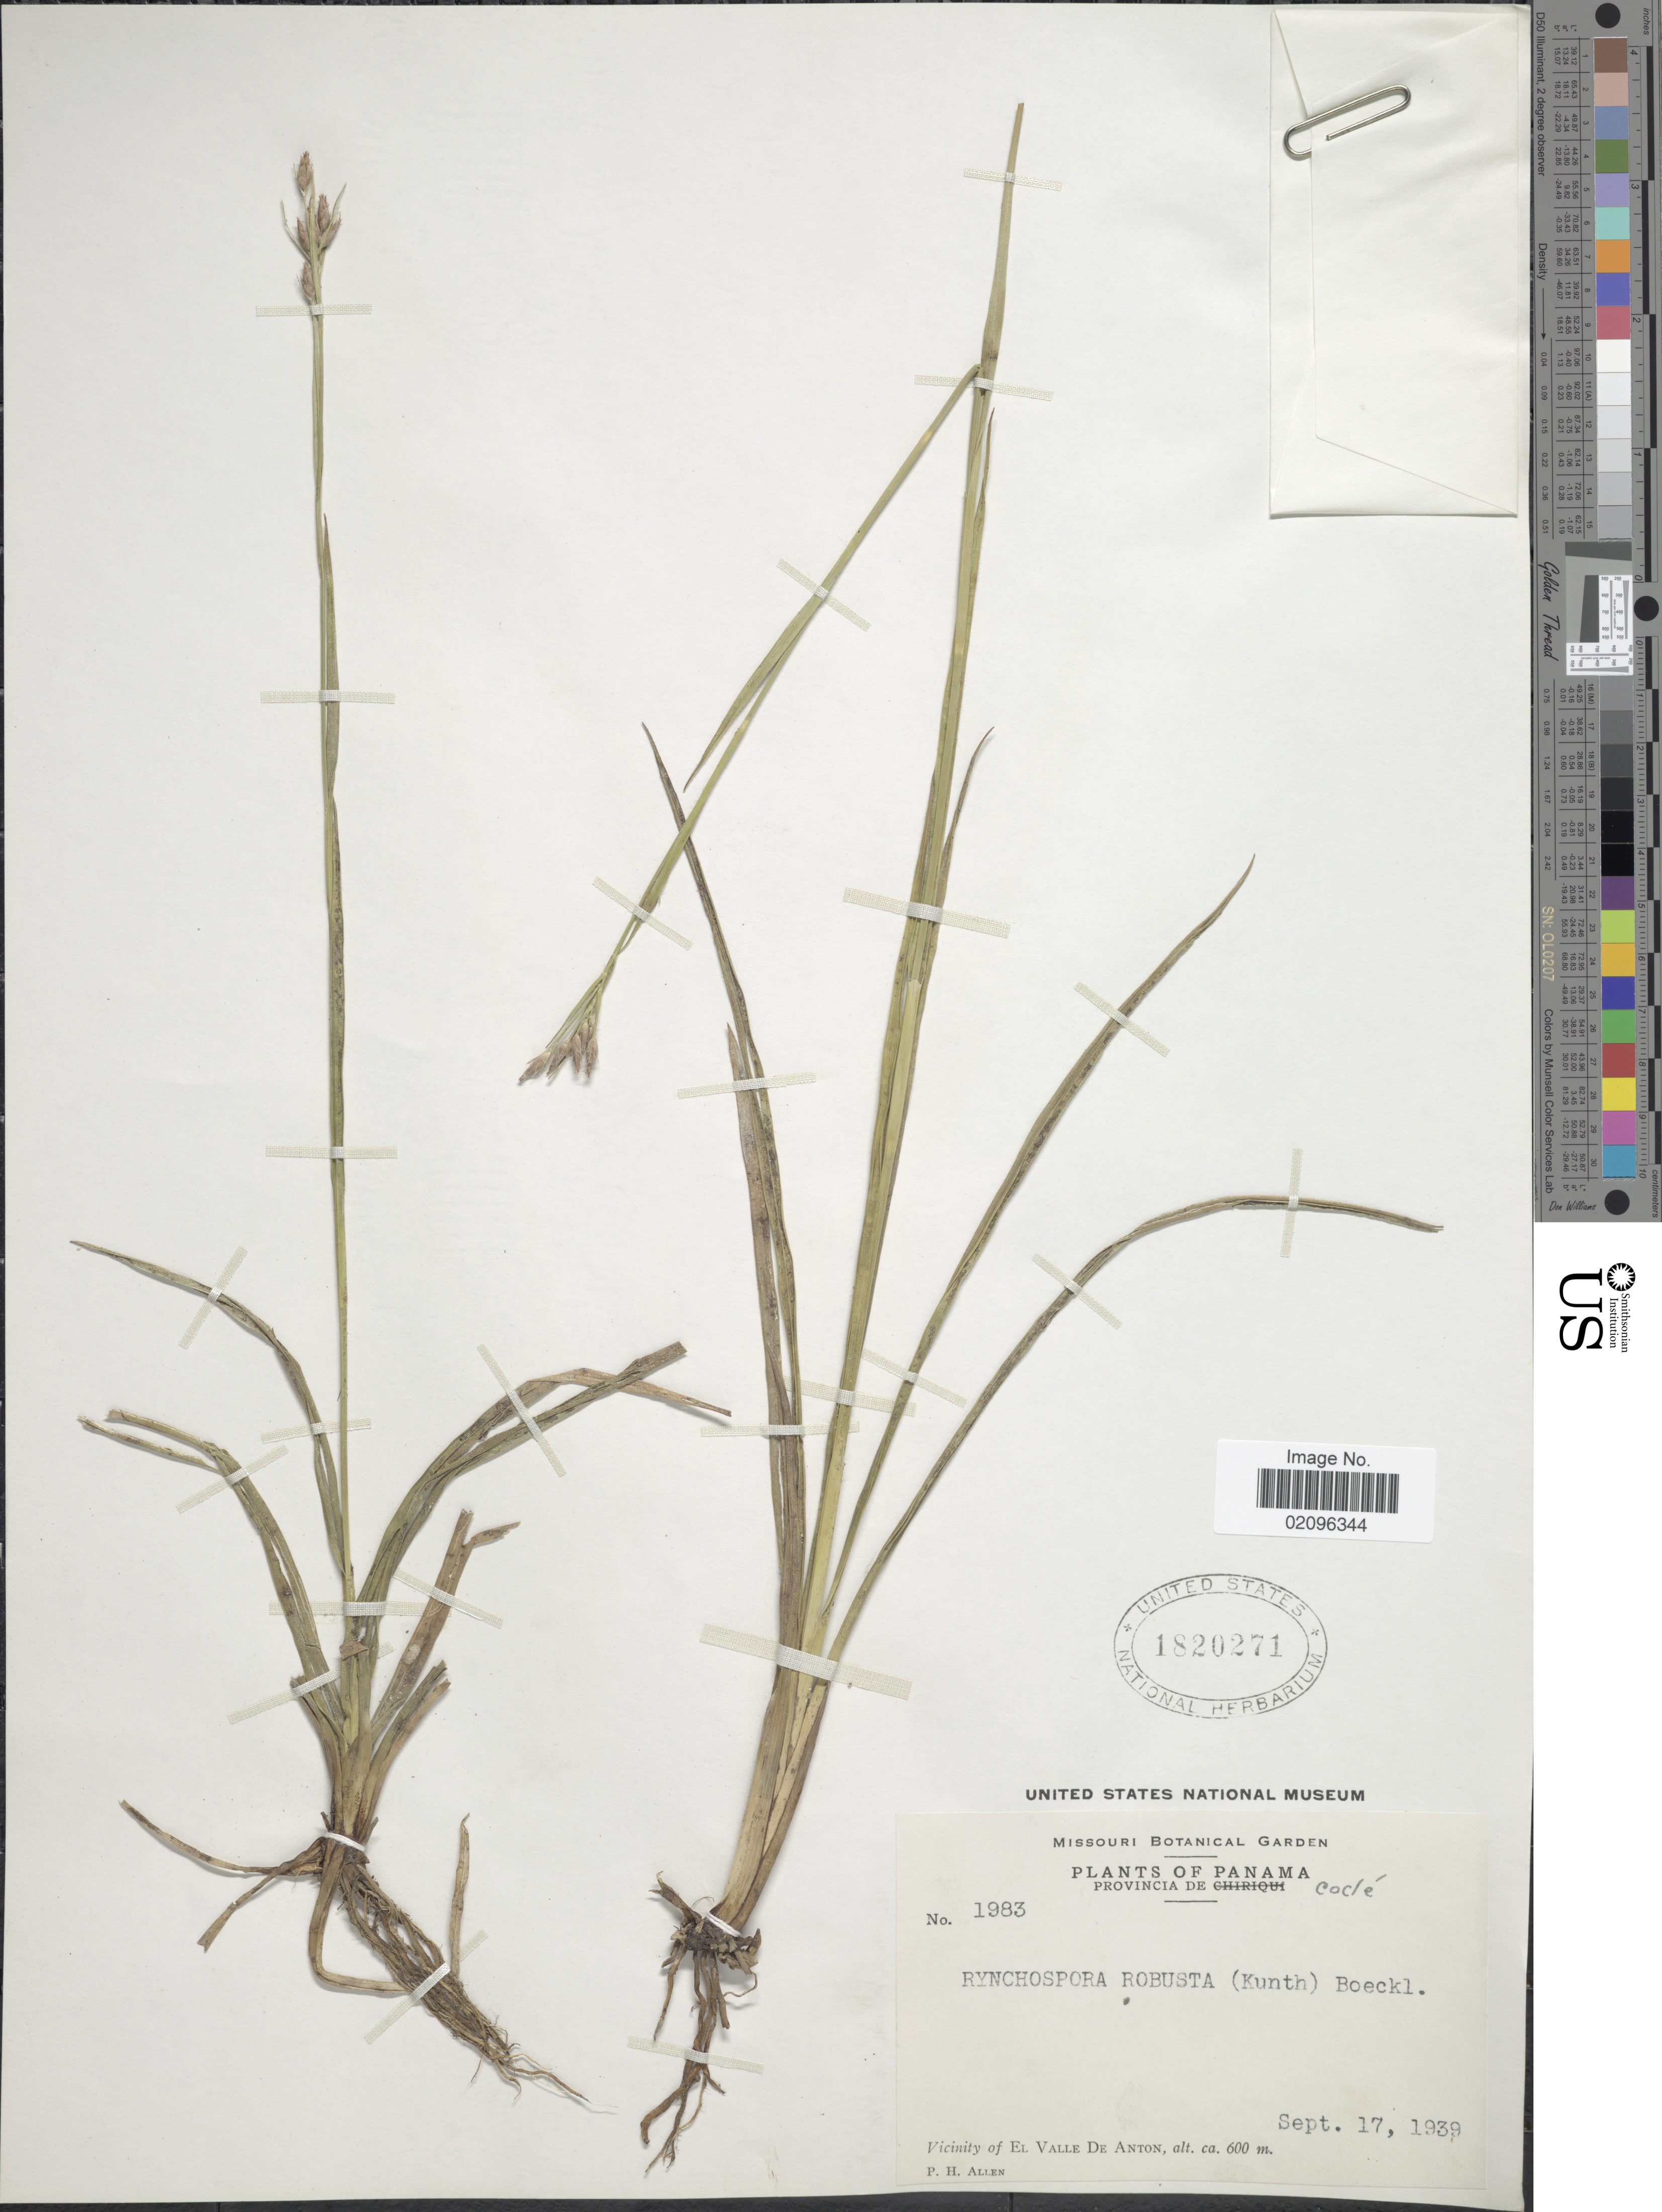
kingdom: Plantae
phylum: Tracheophyta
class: Liliopsida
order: Poales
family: Cyperaceae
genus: Rhynchospora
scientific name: Rhynchospora robusta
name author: (Kunth) Boeckeler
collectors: P. H. Allen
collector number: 1983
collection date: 1939-09-17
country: Panama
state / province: Coclé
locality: Panama, Provincia de Cocle. Vicinity of El Valle De Anton.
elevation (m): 600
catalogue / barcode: US 1820271